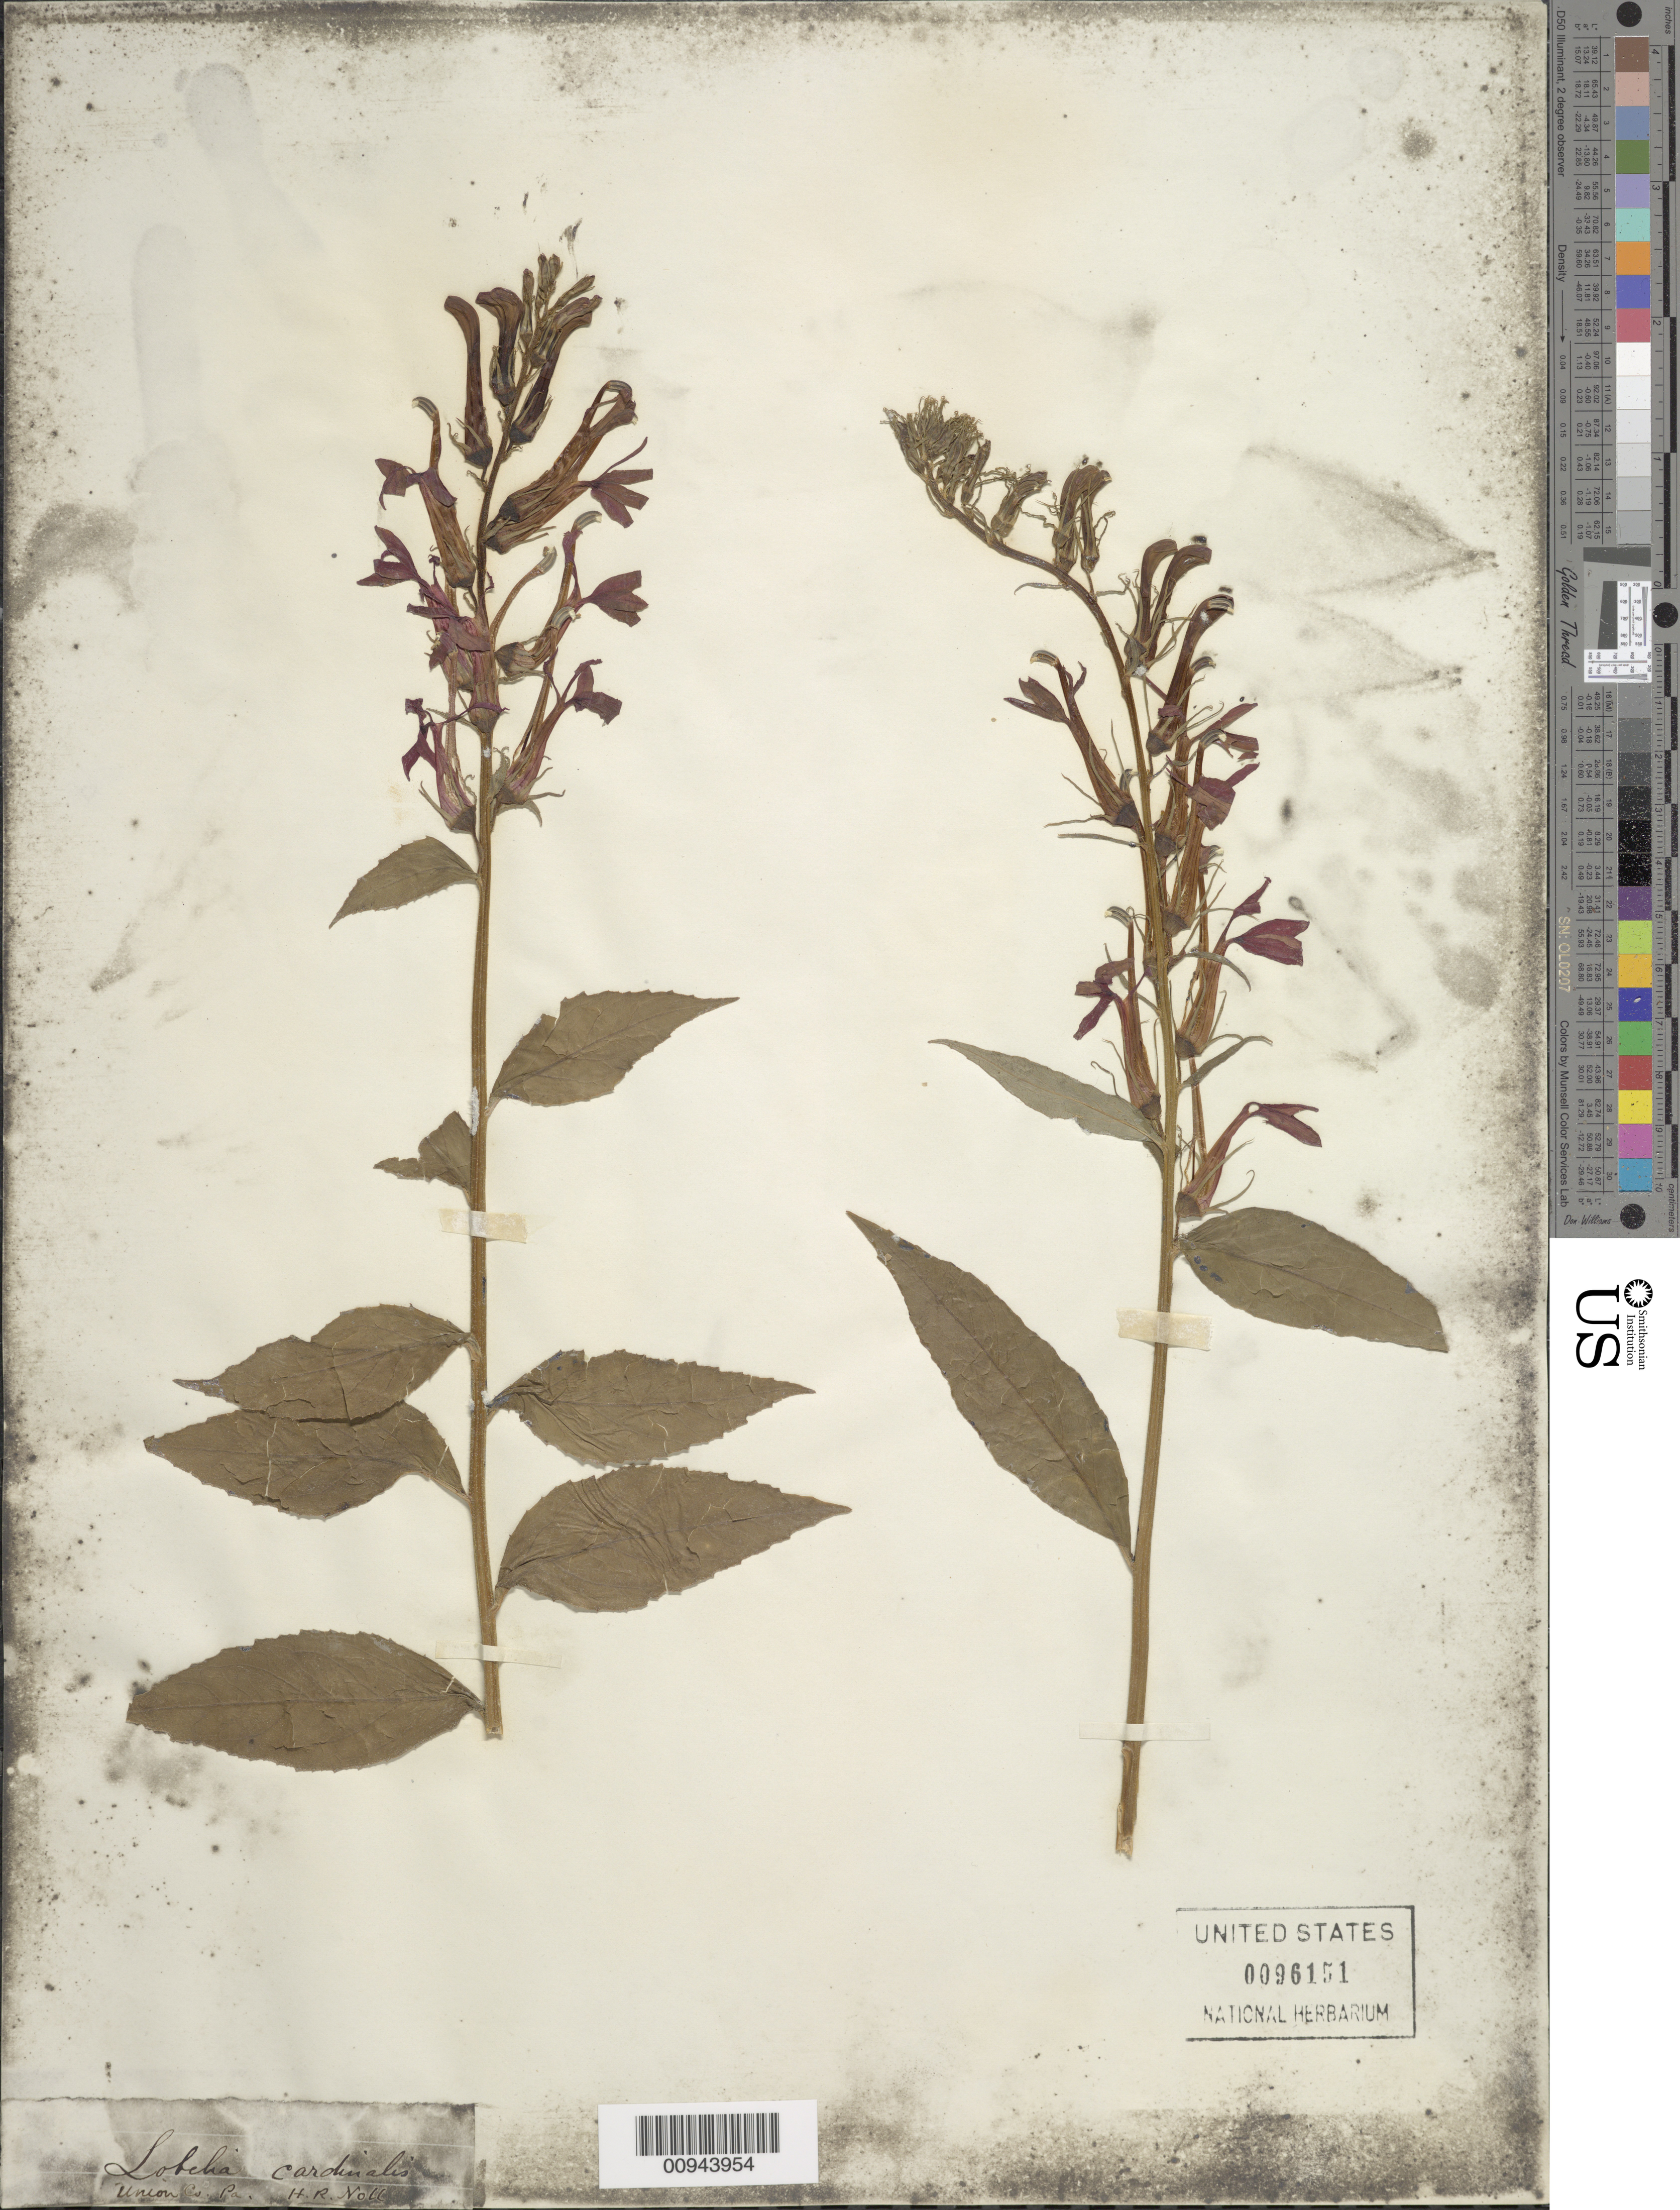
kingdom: Plantae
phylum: Tracheophyta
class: Magnoliopsida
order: Asterales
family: Campanulaceae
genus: Lobelia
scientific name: Lobelia cardinalis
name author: L.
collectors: H. Noll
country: United States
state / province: Pennsylvania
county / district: Union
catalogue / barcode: US 96151